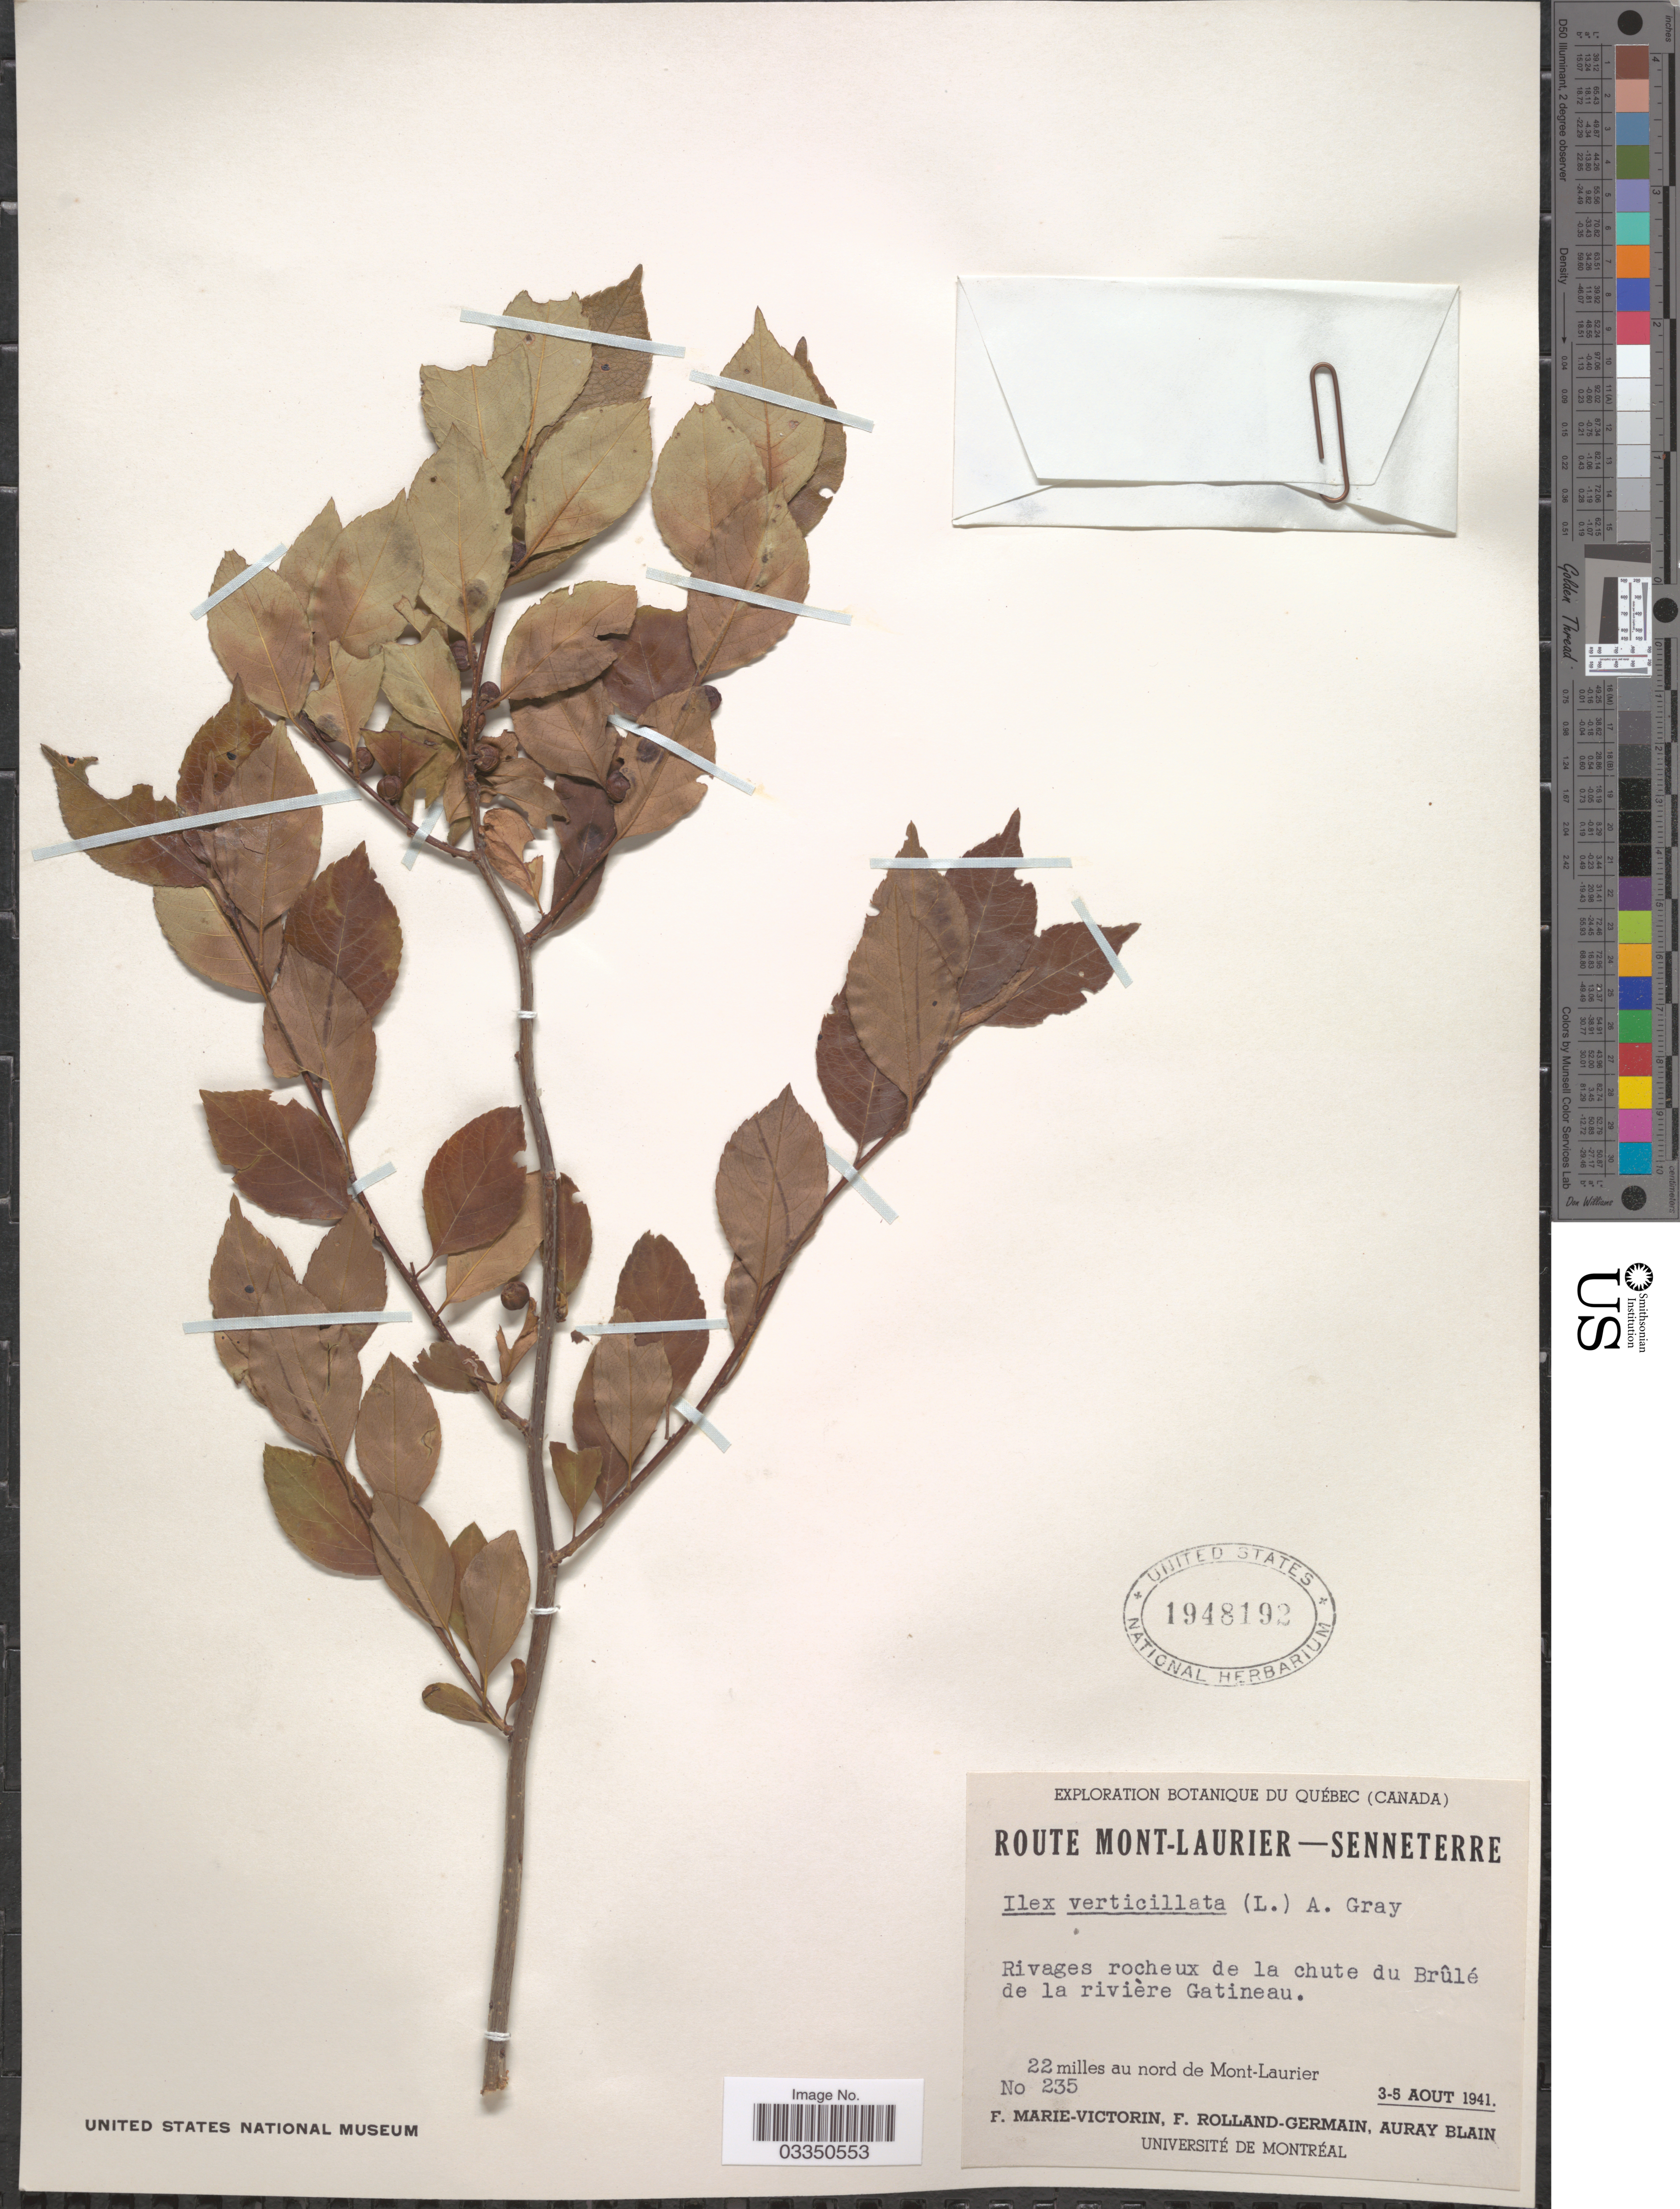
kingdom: Plantae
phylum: Tracheophyta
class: Magnoliopsida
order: Aquifoliales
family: Aquifoliaceae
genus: Ilex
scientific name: Ilex verticillata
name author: (L.) A. Gray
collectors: F. Marie-Victorin, Rolland-Germain & A. Blain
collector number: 235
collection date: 1941-08-03/1941-08-05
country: Canada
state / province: Quebec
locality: Route Mont-Laurier- Senneterre. Rivages rocheux de la chute du Brûlé de la rivière Gatineau. 22 miles au nord de Mont-Laurier.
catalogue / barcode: US 1948192